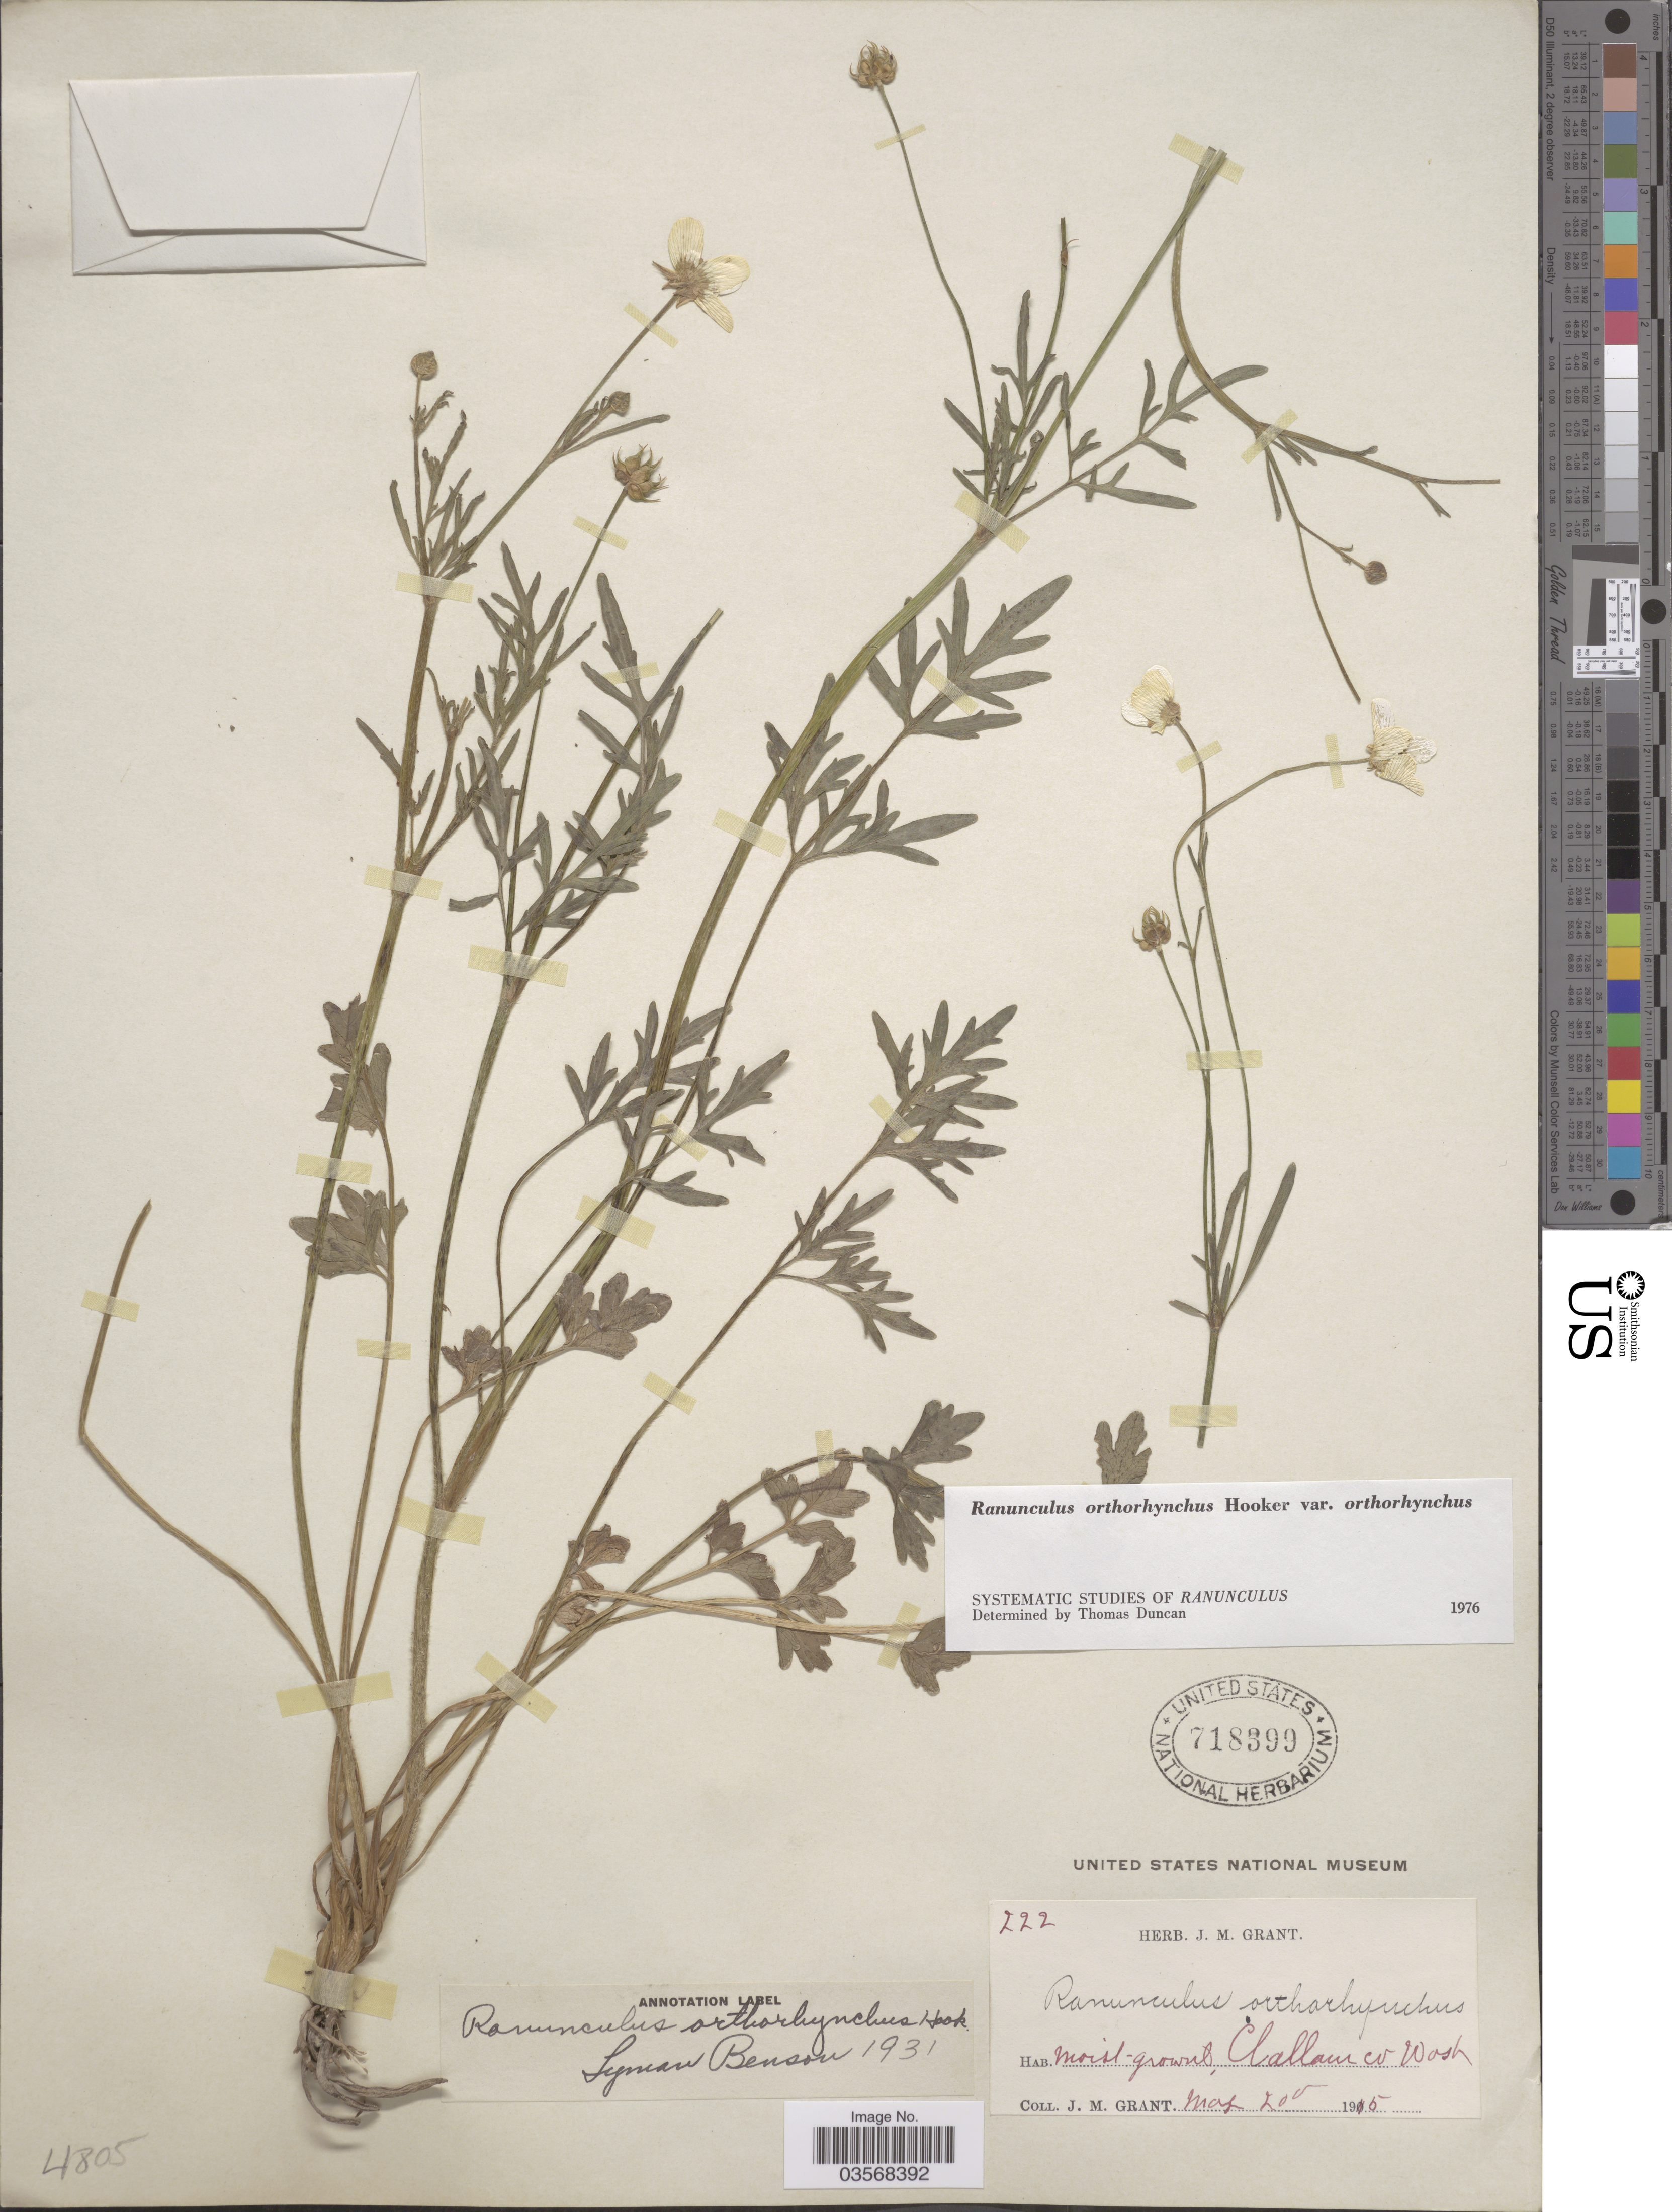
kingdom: Plantae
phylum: Tracheophyta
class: Magnoliopsida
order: Ranunculales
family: Ranunculaceae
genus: Ranunculus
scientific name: Ranunculus orthorhynchus var. orthorhynchus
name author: Hook.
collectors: J. M. Grant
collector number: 222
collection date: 1915-05-20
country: United States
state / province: Washington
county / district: Clallam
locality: Clallam Co.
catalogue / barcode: US 718399